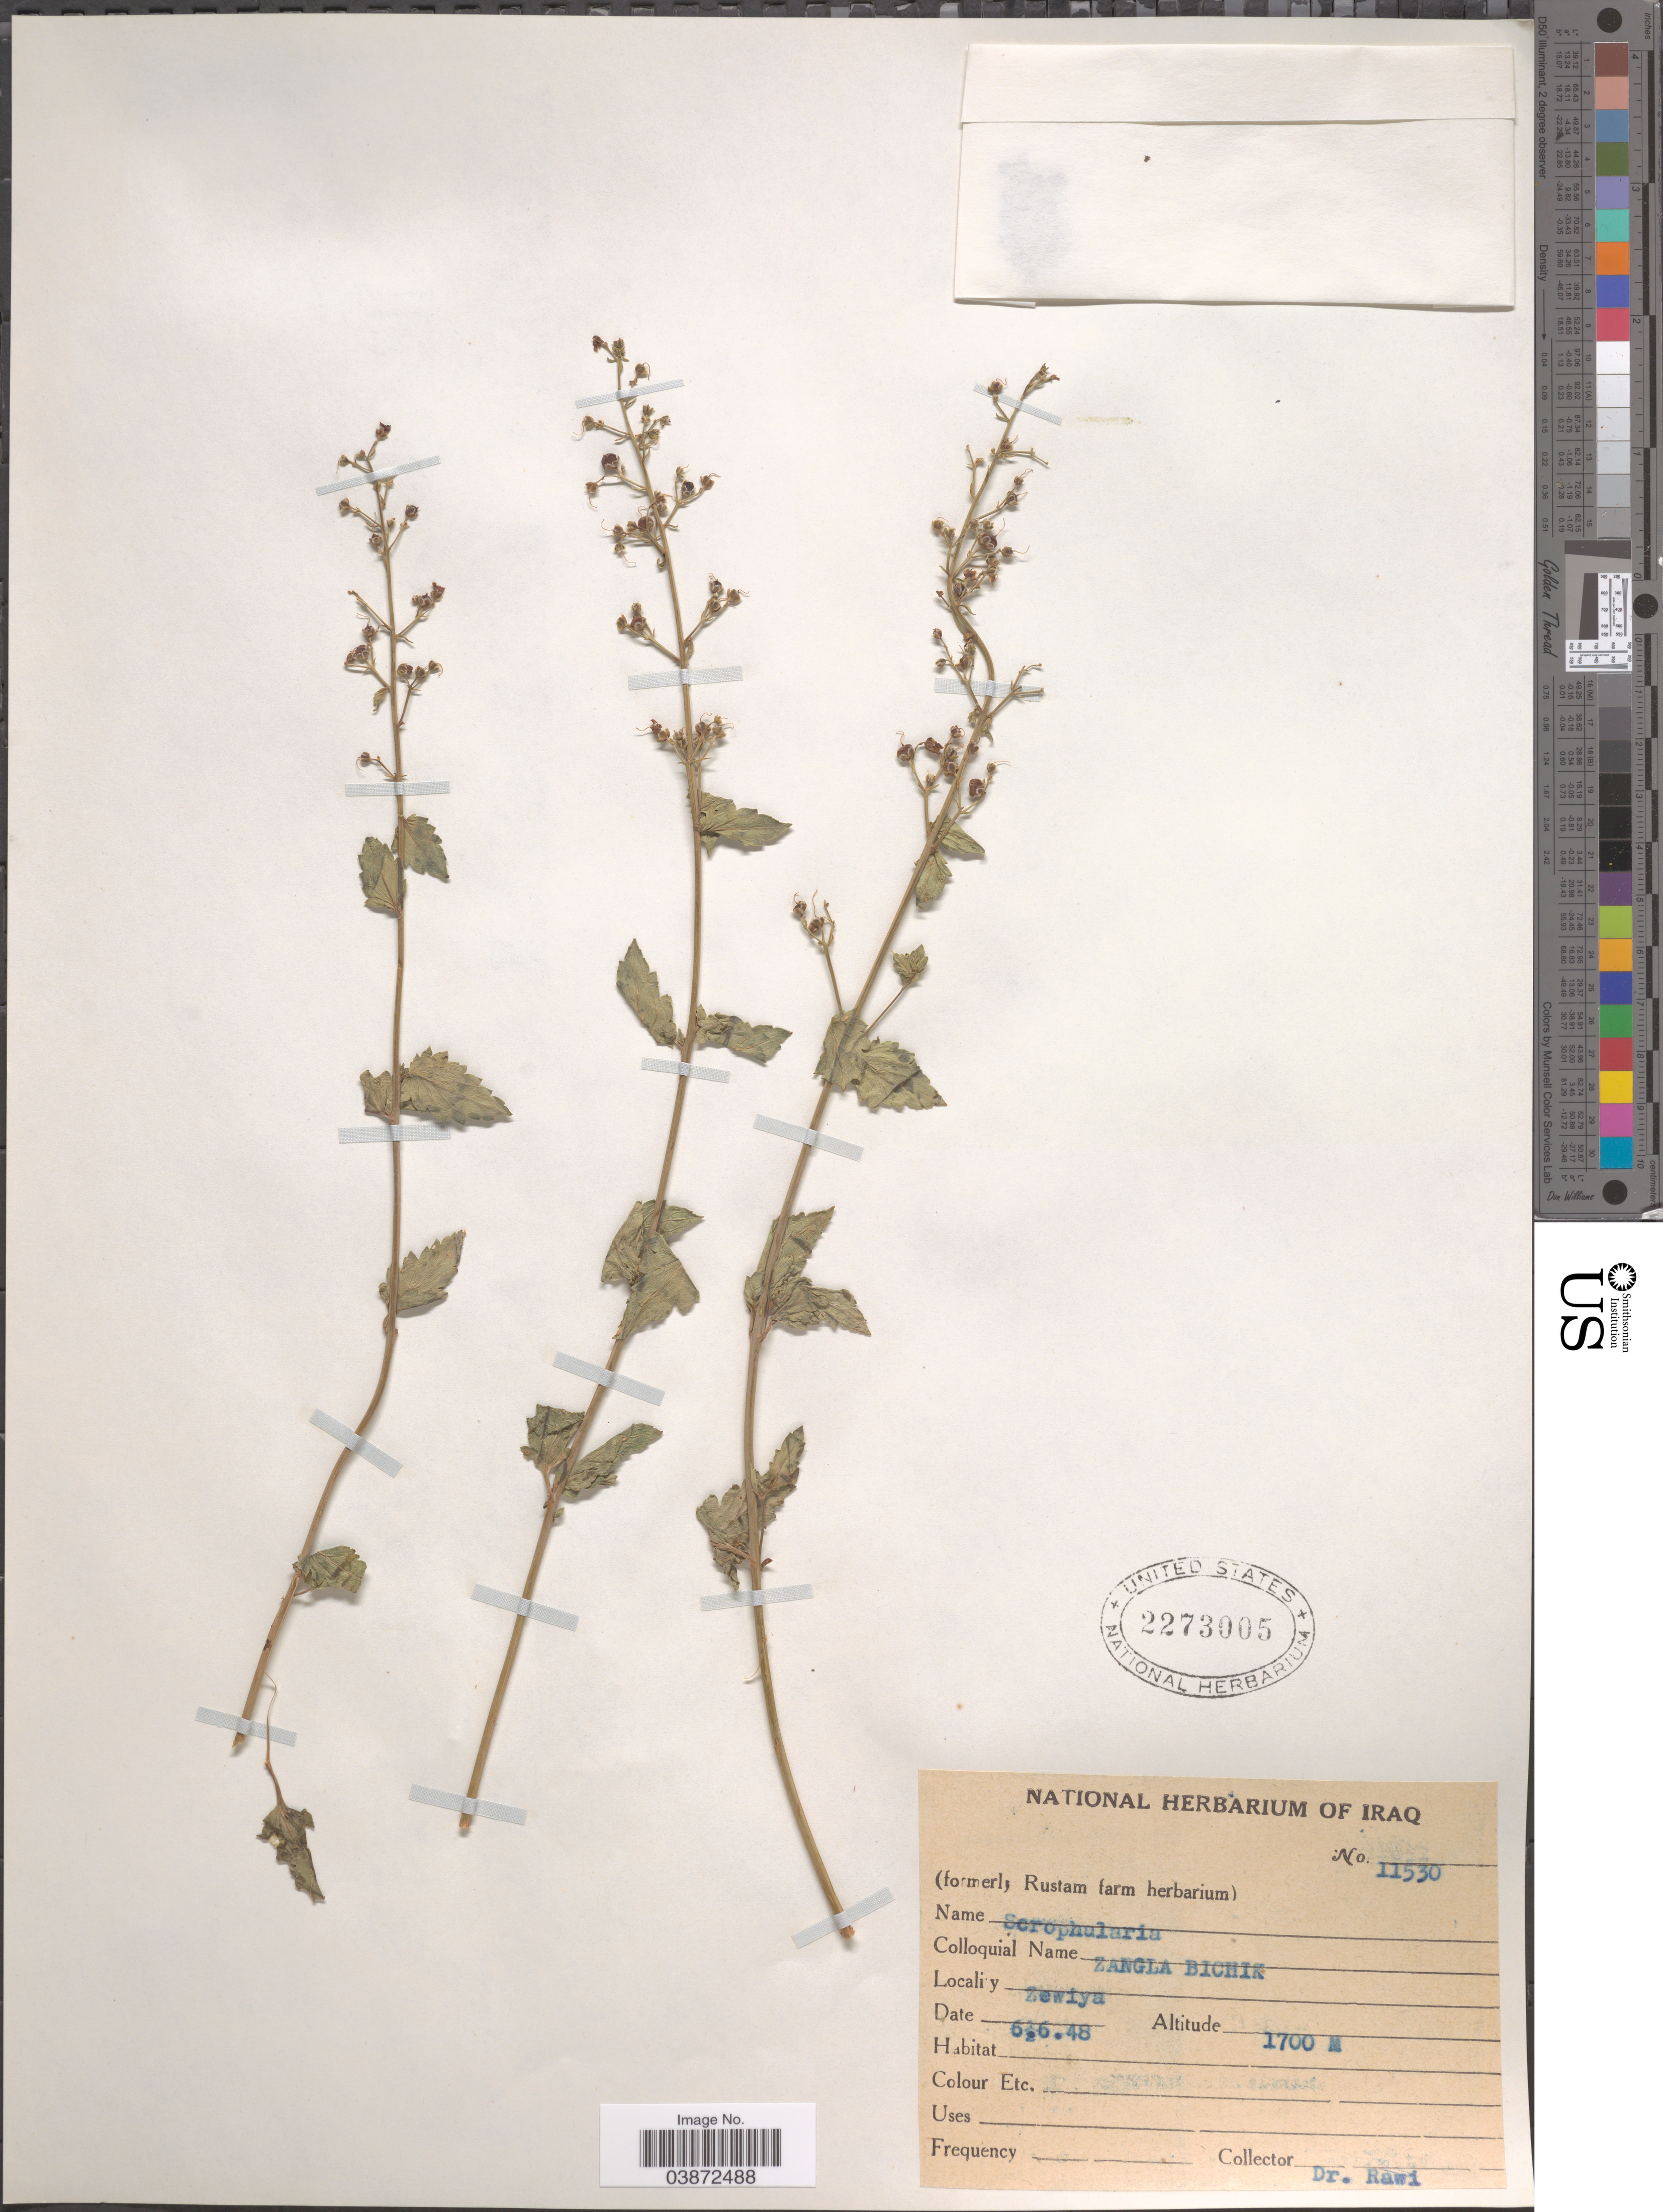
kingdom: Plantae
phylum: Tracheophyta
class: Magnoliopsida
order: Lamiales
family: Scrophulariaceae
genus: Scrophularia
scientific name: Scrophularia sp.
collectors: -. Rawi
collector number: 11530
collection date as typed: Transcribed d/m/y: 6/6/48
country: Iraq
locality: Zewiya.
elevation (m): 1700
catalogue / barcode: US 2273005